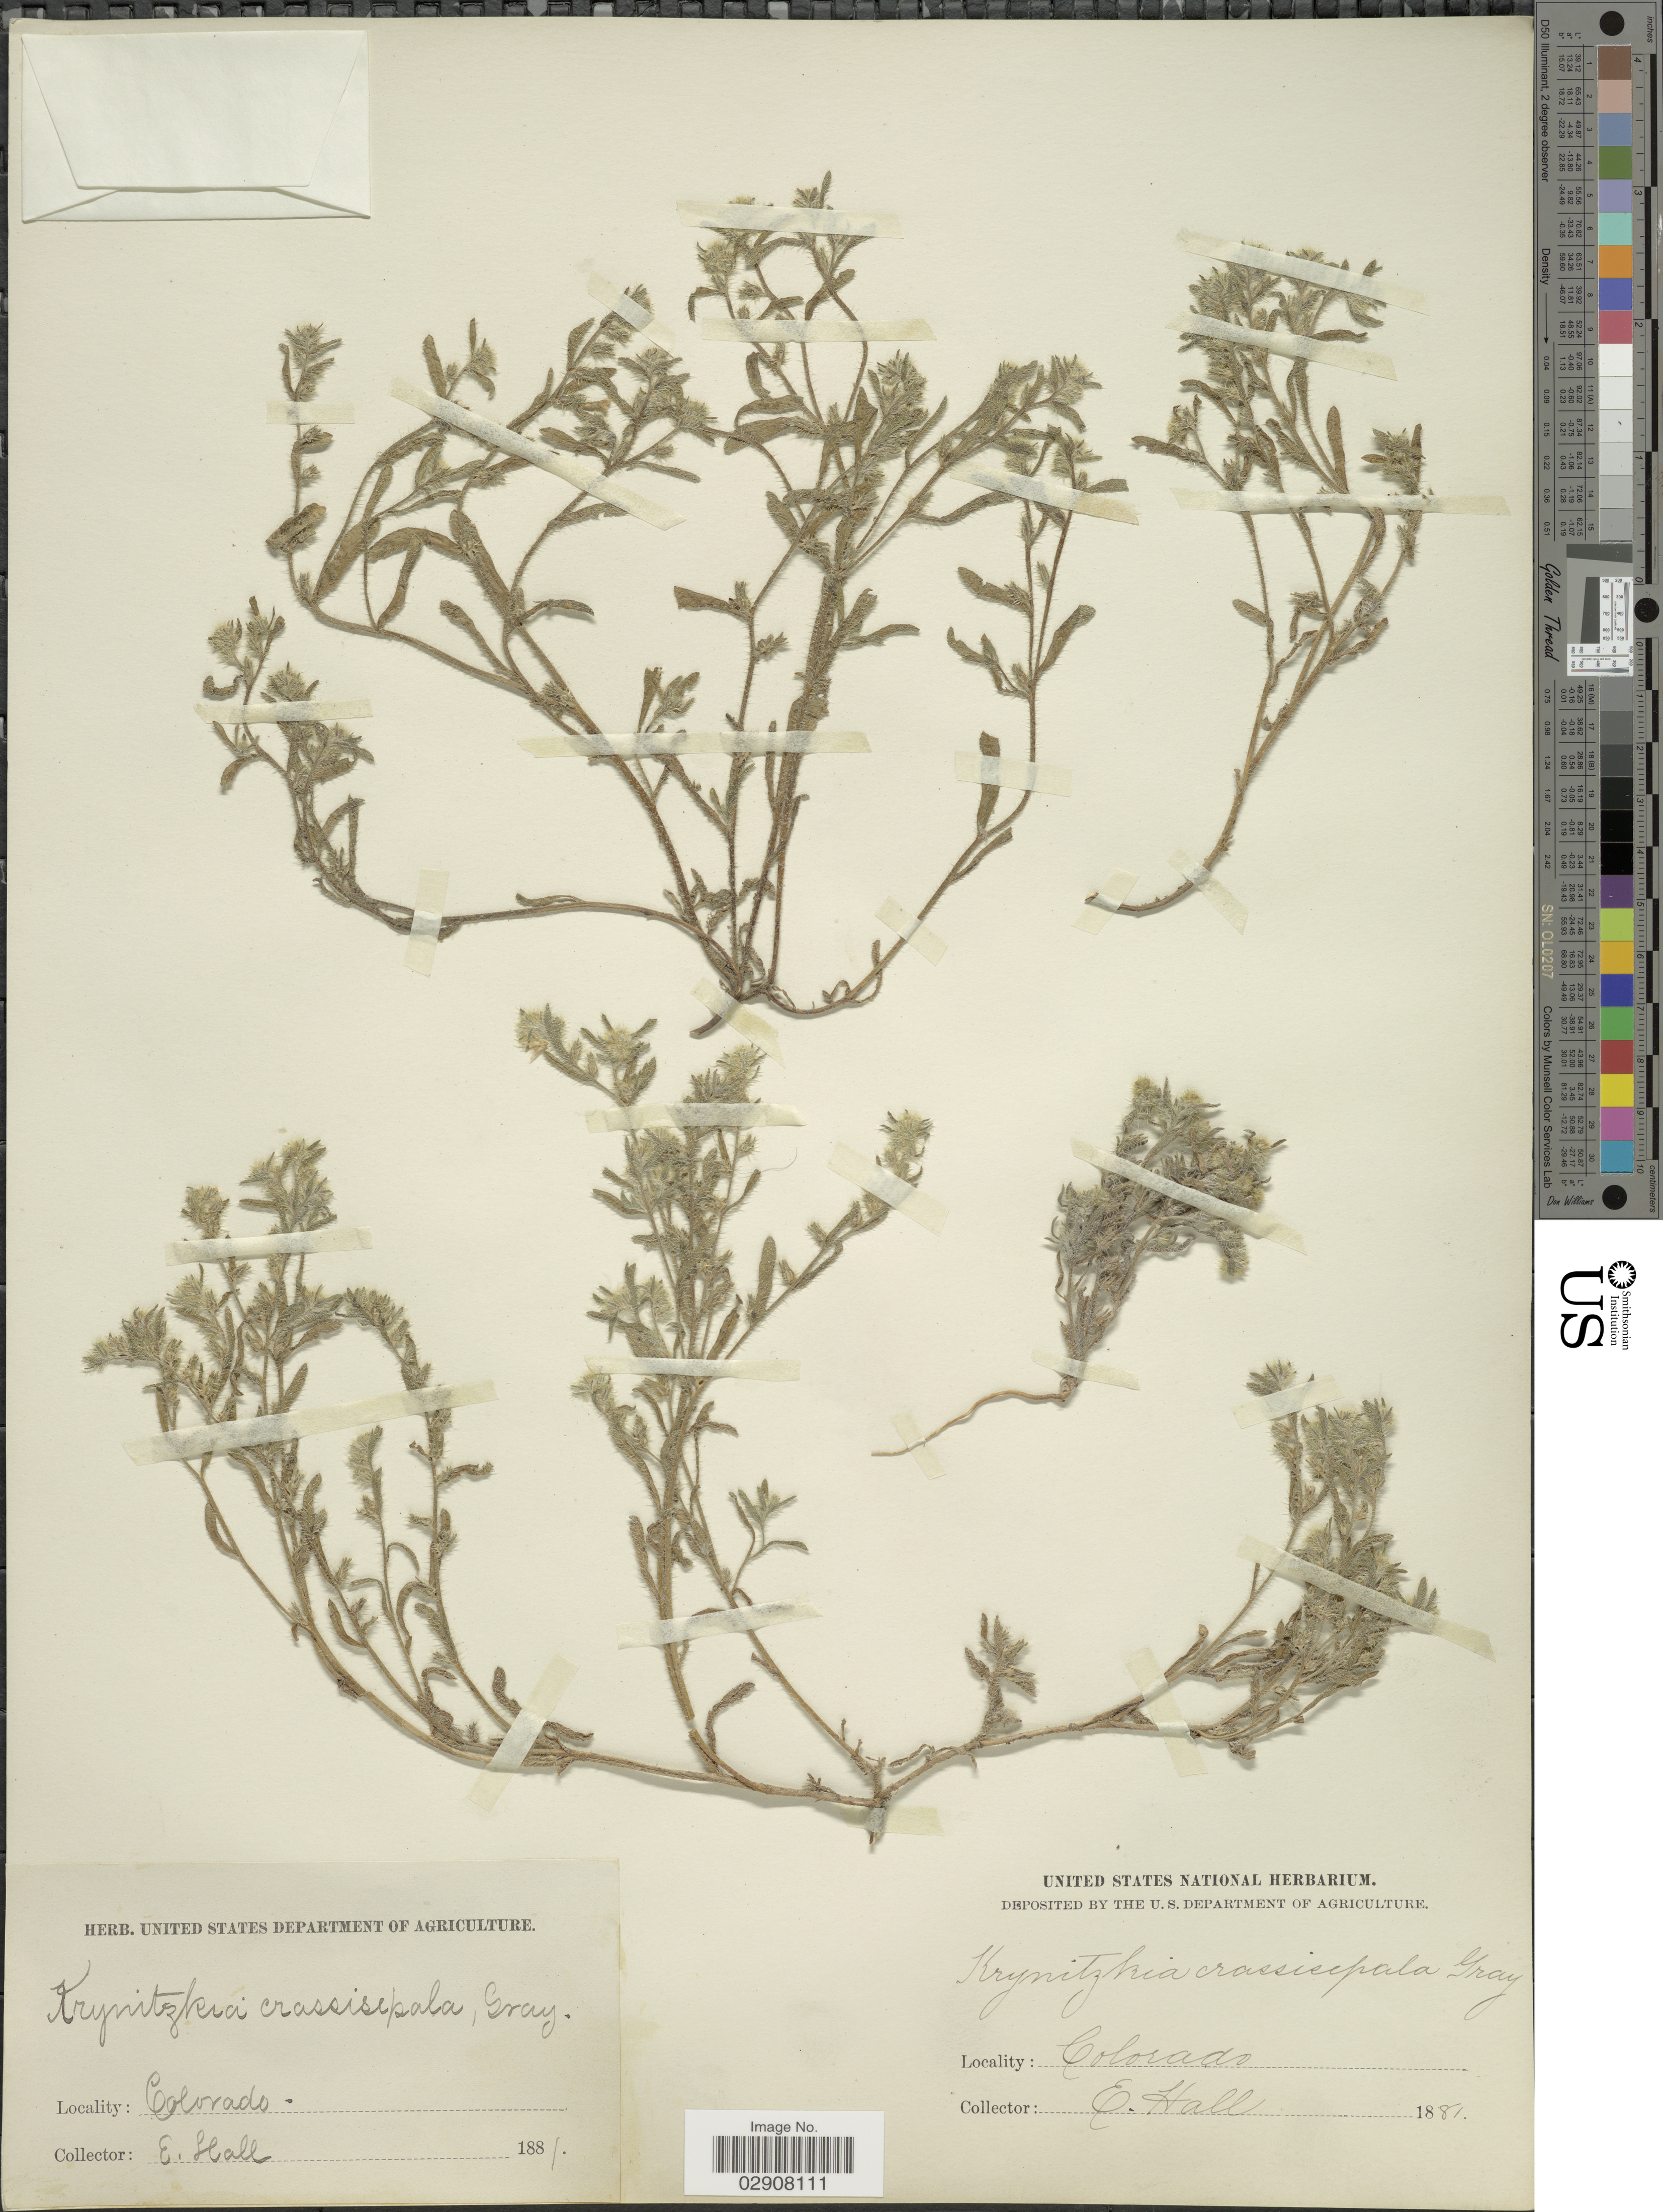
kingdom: Plantae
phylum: Tracheophyta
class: Magnoliopsida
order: Boraginales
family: Boraginaceae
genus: Cryptantha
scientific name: Cryptantha minima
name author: Rydb.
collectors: E. Hall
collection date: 1881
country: United States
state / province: Colorado